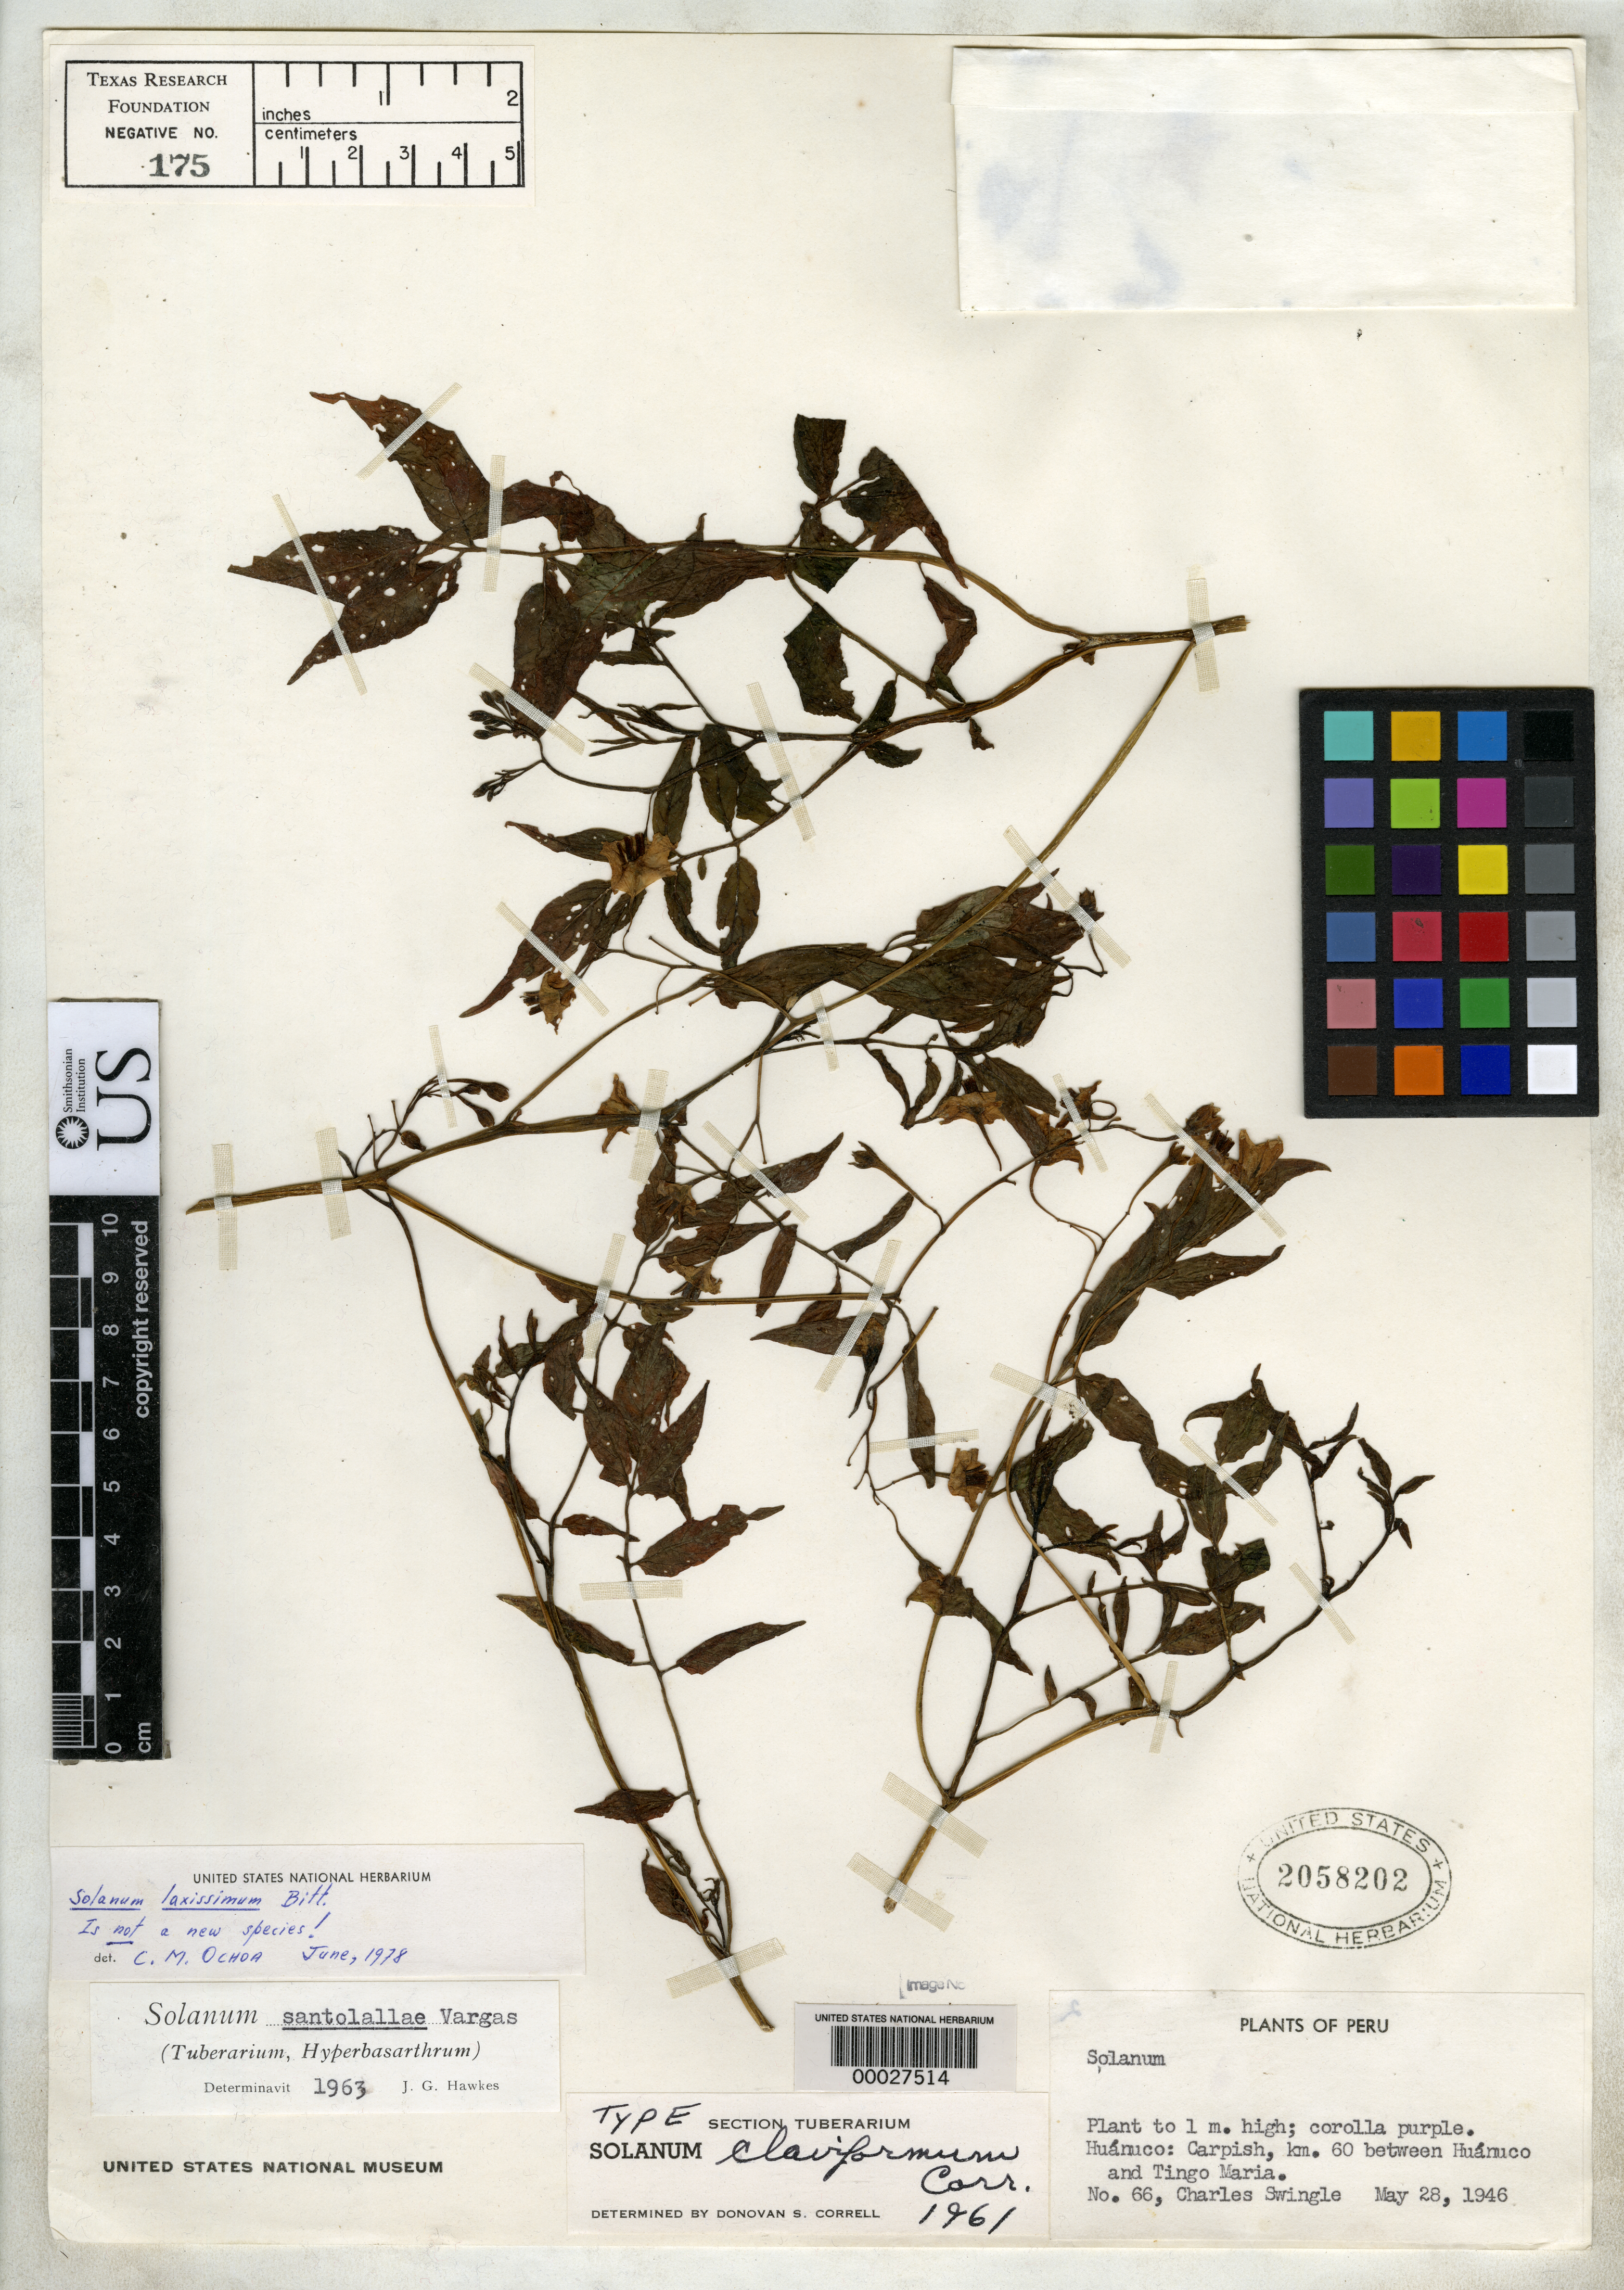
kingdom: Plantae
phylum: Tracheophyta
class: Magnoliopsida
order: Solanales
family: Solanaceae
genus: Solanum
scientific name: Solanum claviformum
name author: Correll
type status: Holotype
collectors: C. Swingle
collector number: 66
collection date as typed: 28 May 1946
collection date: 1946-05-28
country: Peru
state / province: Huánuco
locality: Carpish, km 60 between Huánuco and Tingo María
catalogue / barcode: US 2058202